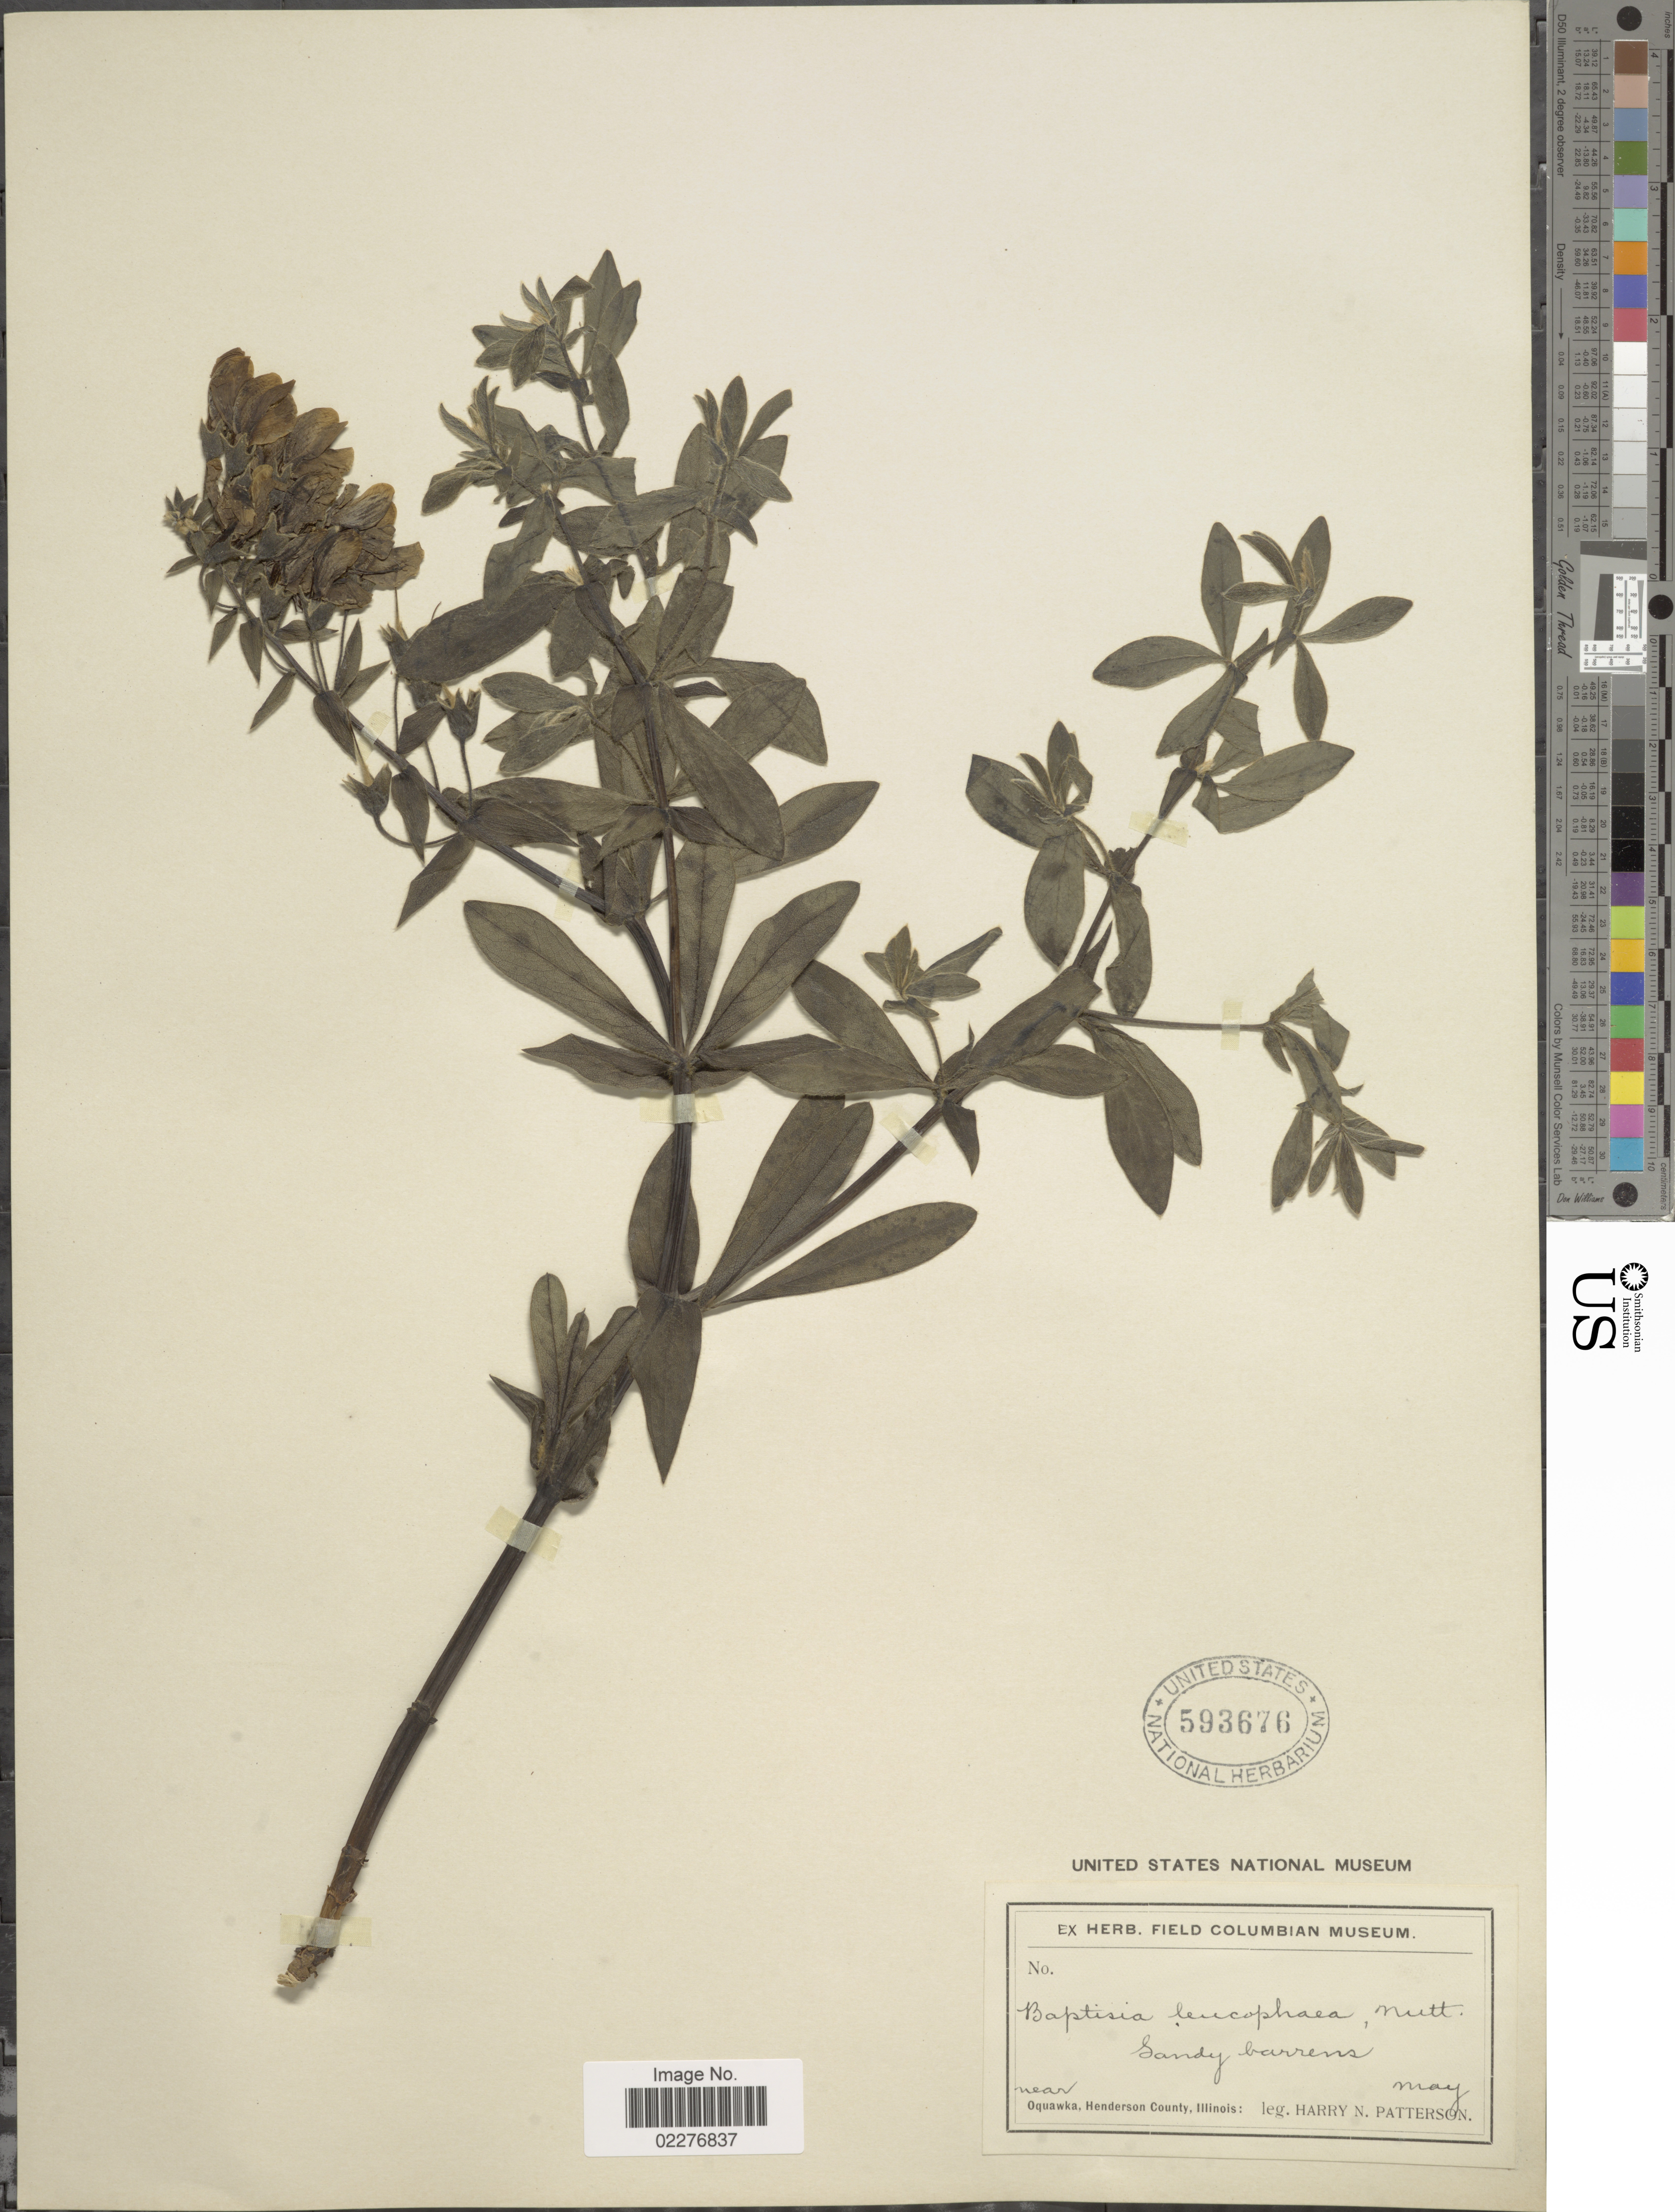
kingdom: Plantae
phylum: Tracheophyta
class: Magnoliopsida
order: Fabales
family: Fabaceae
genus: Baptisia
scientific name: Baptisia leucophaea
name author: Nutt.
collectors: H. N. Patterson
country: United States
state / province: Illinois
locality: Sandy barrens near Oquawka, henderson County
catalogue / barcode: US 593676